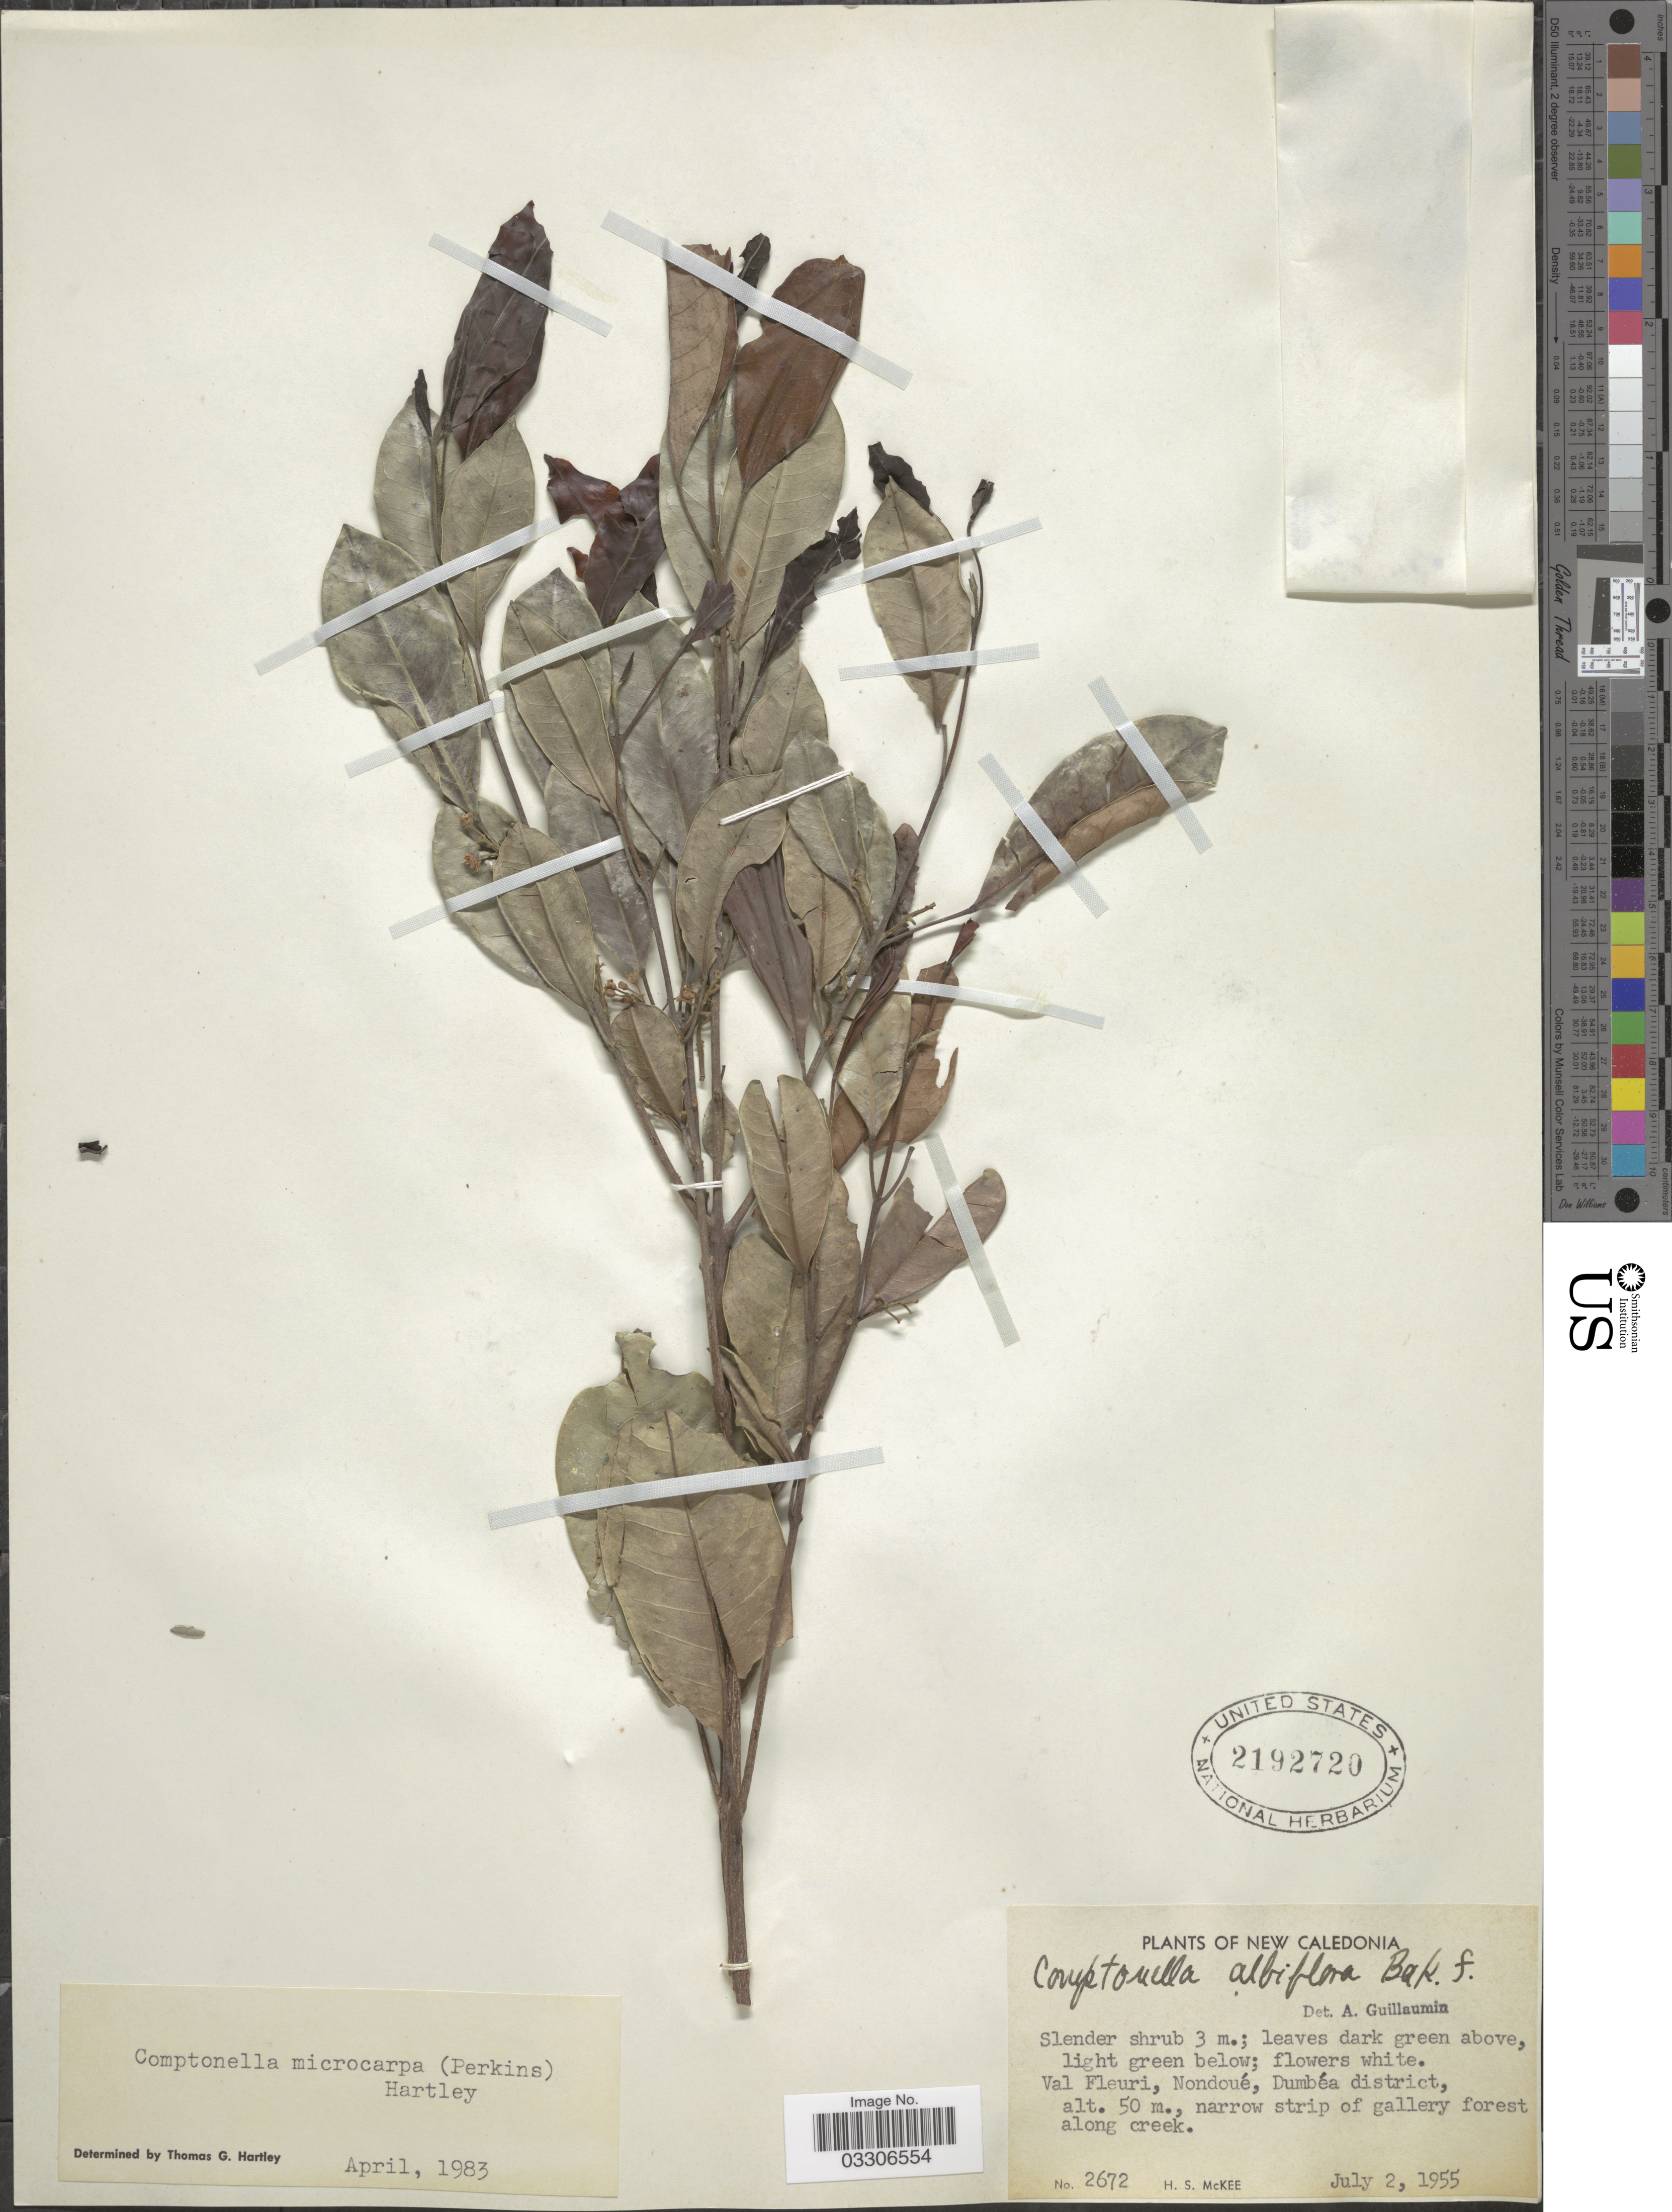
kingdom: Plantae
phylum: Tracheophyta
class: Magnoliopsida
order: Sapindales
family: Rutaceae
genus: Comptonella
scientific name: Comptonella microcarpa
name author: T.G. Hartley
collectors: H. S. McKee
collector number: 2672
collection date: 1955-07-02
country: New Caledonia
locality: Val Fleuri, Nondoué, Dumbéa district, narrow strip of gallery forest along creek.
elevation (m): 50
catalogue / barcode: US 2192720